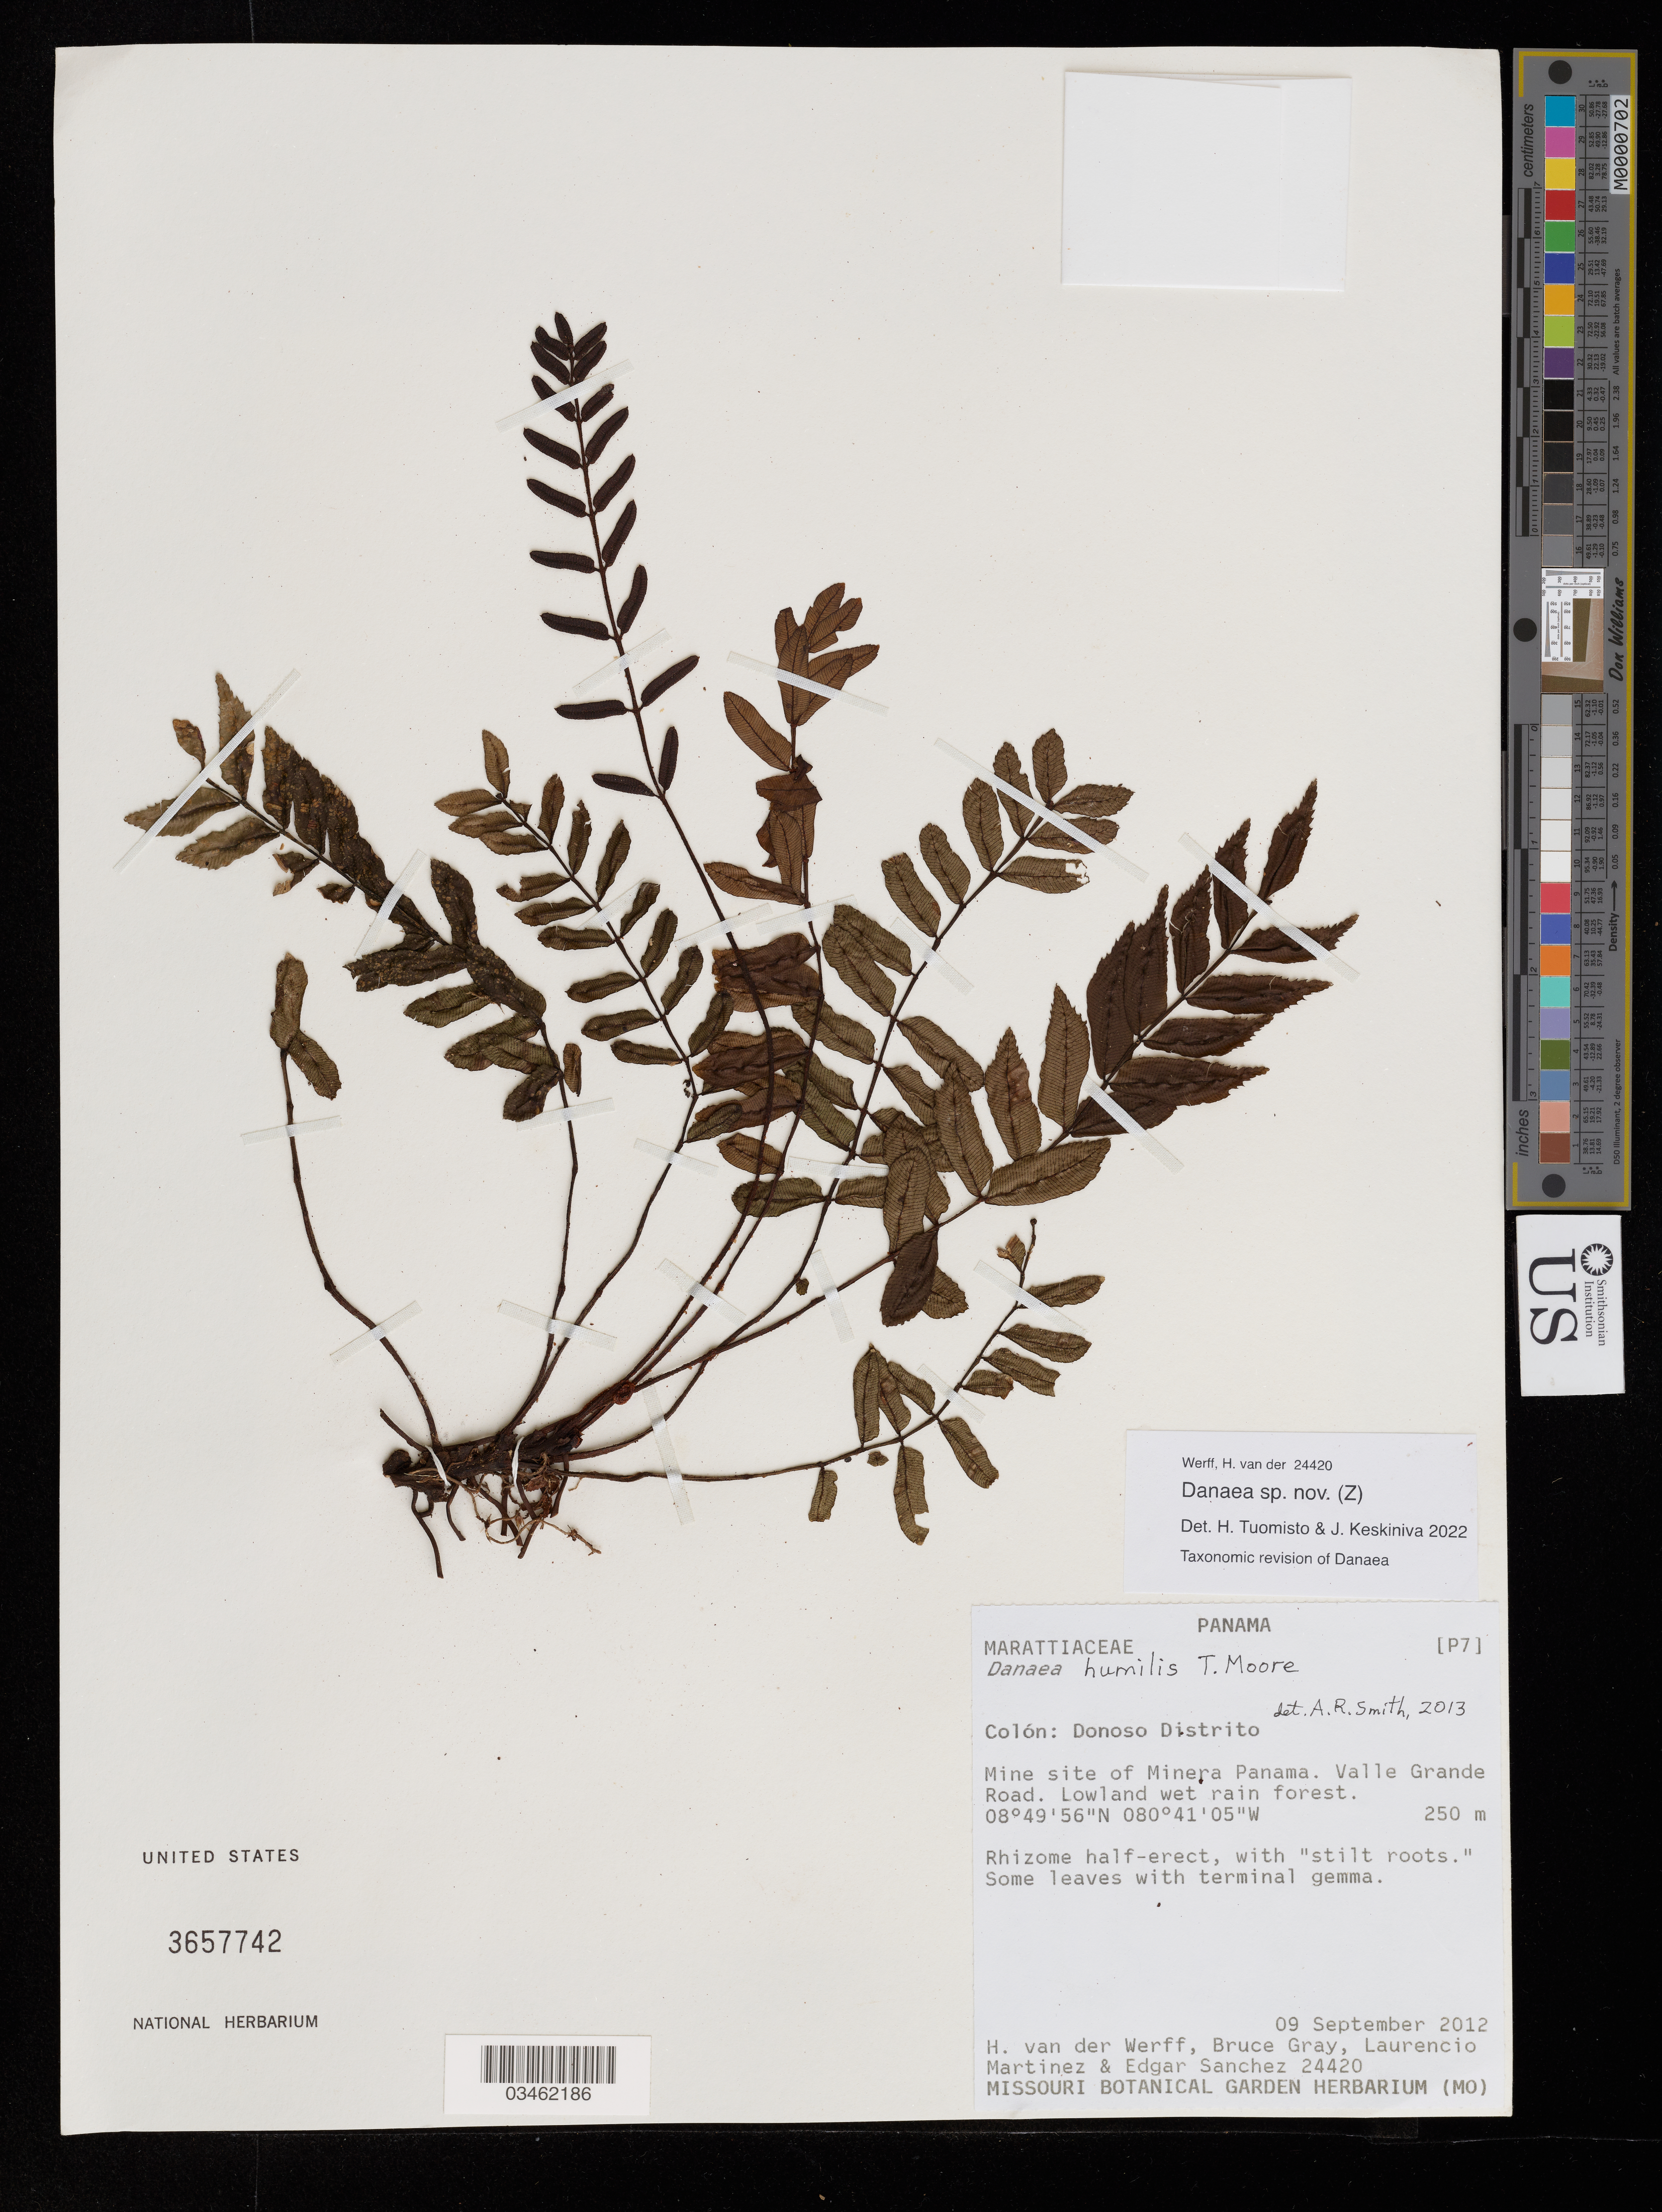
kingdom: Plantae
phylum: Tracheophyta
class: Polypodiopsida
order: Marattiales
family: Marattiaceae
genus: Danaea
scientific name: Danaea sp.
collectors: H. van der Werff, B. Gray, L. Martinez & E. Sanchez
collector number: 24420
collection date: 2012-09-09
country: Panama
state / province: Colón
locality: Donoso Distrito. Mine site of Minera Panama. Valle Grande Road.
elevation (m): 250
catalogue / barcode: US 3657742